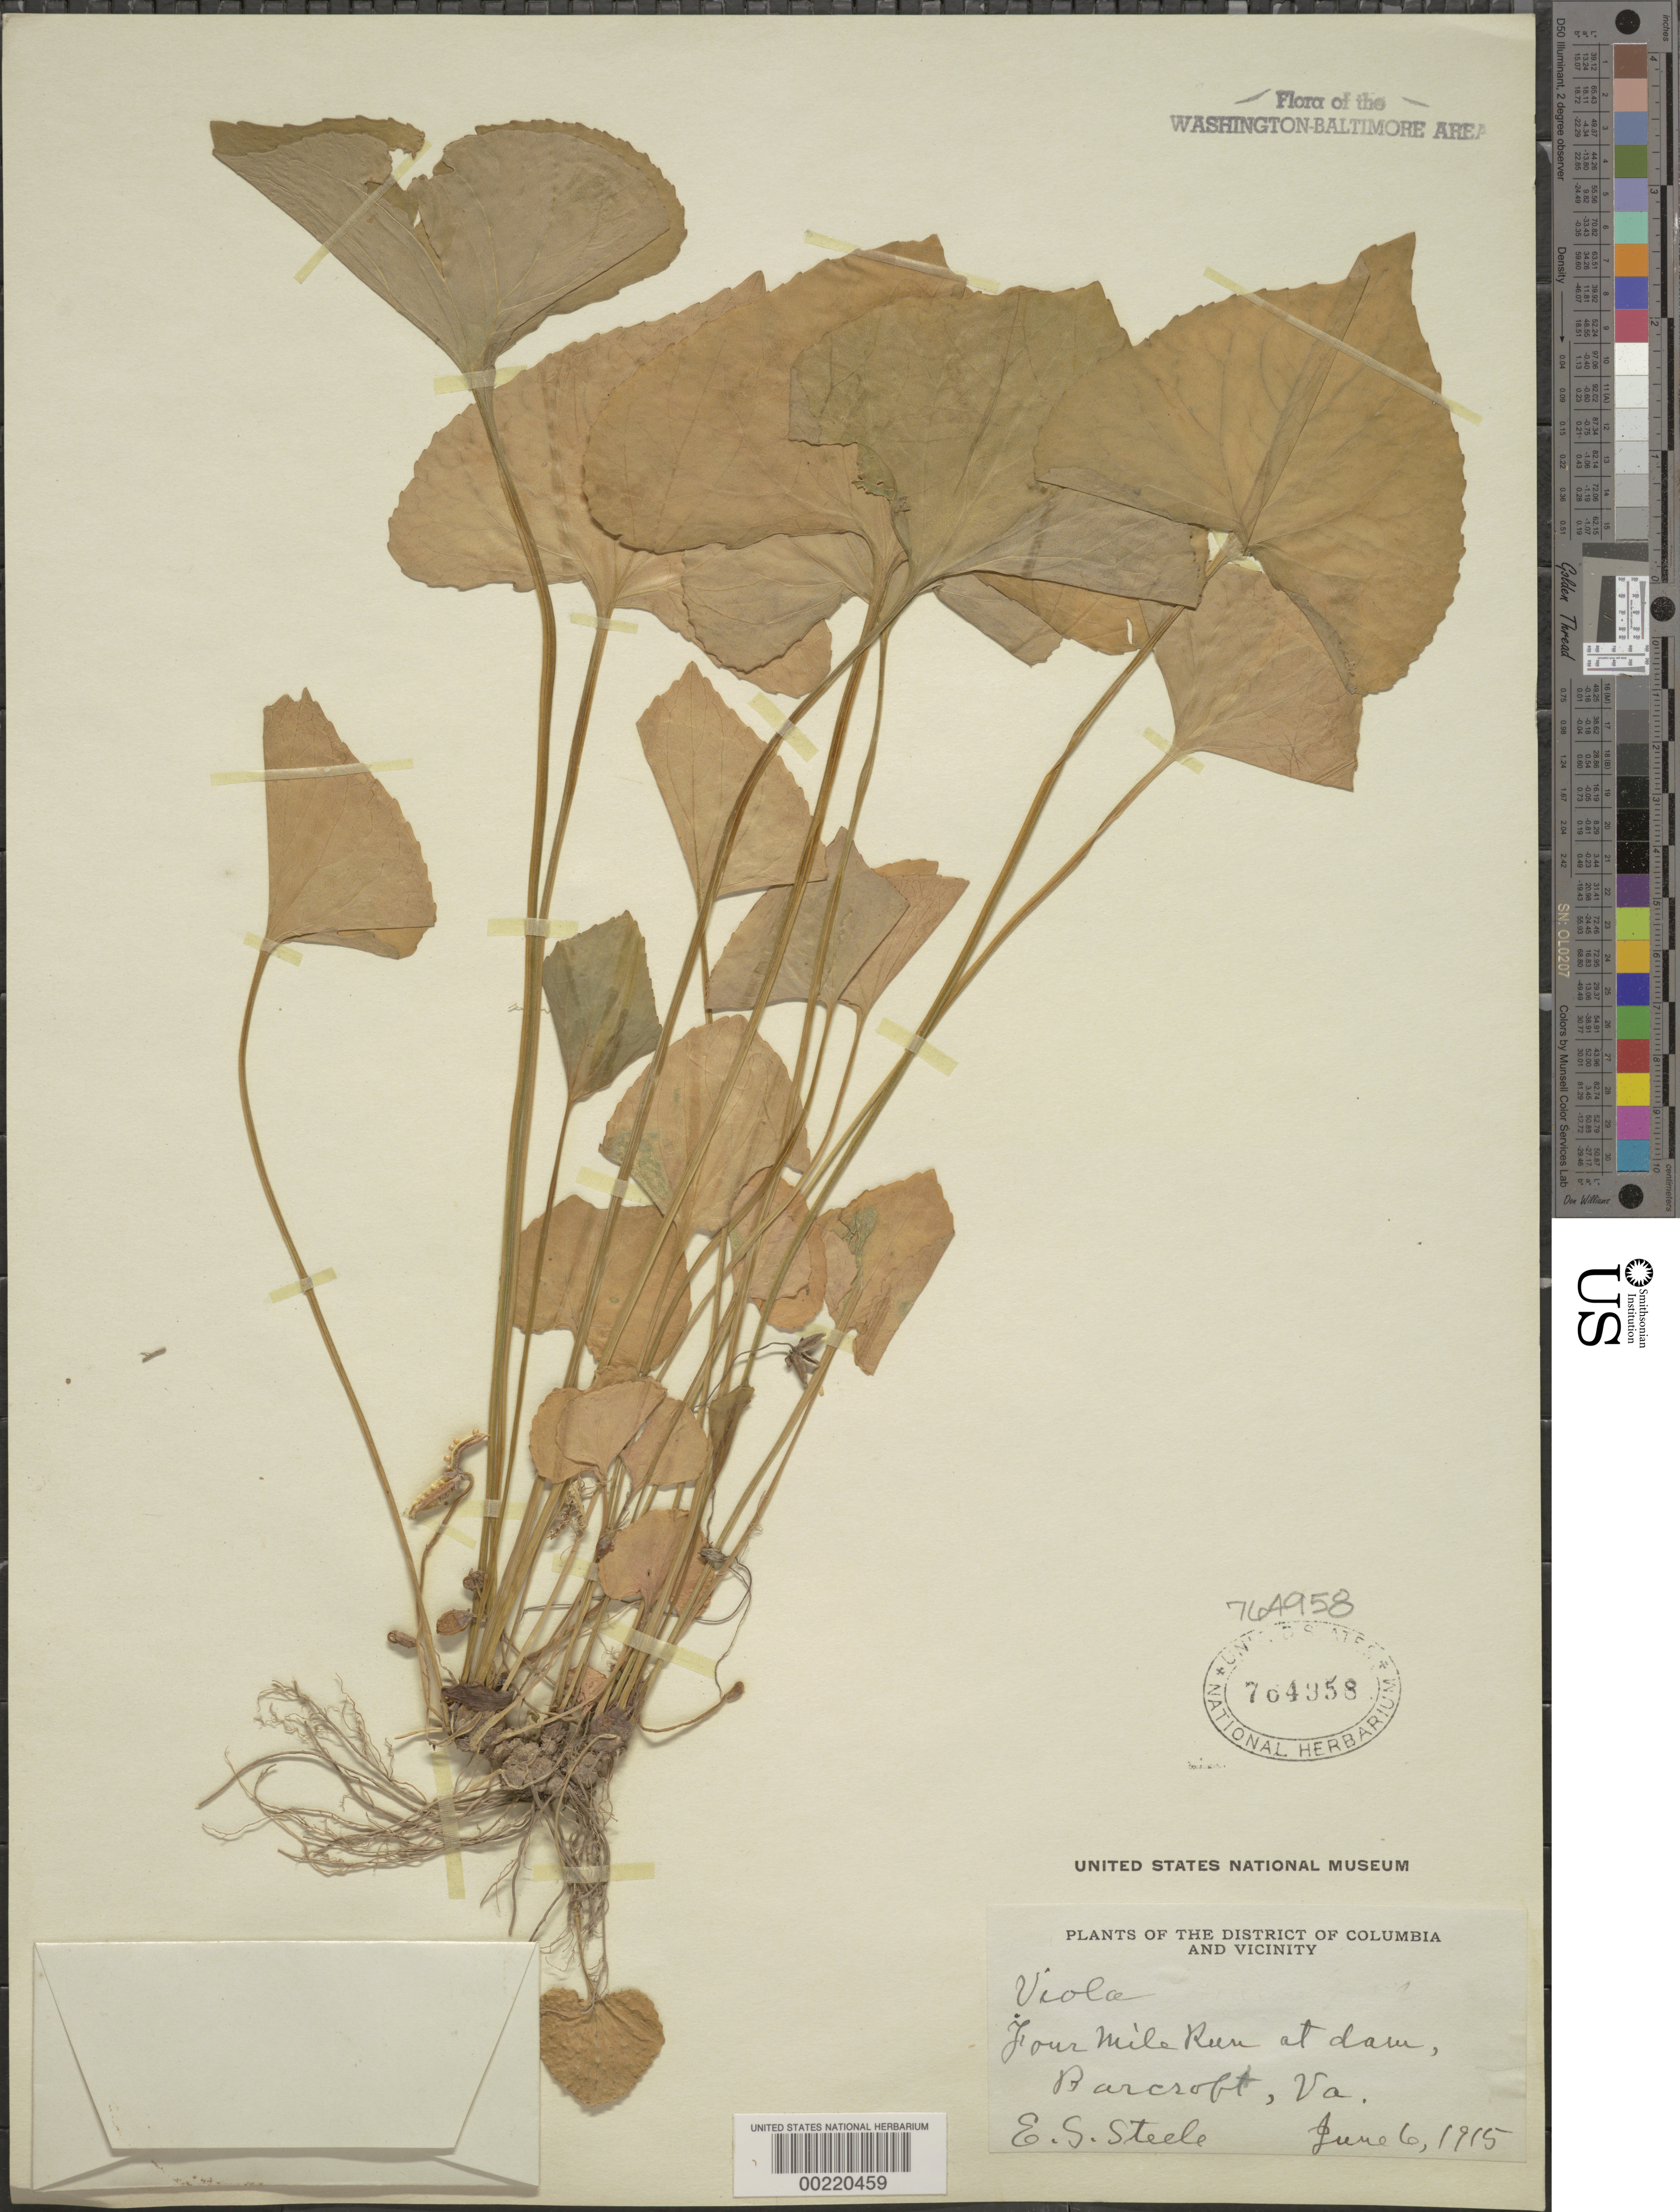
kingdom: Plantae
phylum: Tracheophyta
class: Magnoliopsida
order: Malpighiales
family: Violaceae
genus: Viola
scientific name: Viola sp.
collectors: E. Steele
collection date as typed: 06 Jun 1915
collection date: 1915-06-06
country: United States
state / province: Virginia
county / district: Arlington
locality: Four Mile Run, Barcroft vicinity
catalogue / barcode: US 764958